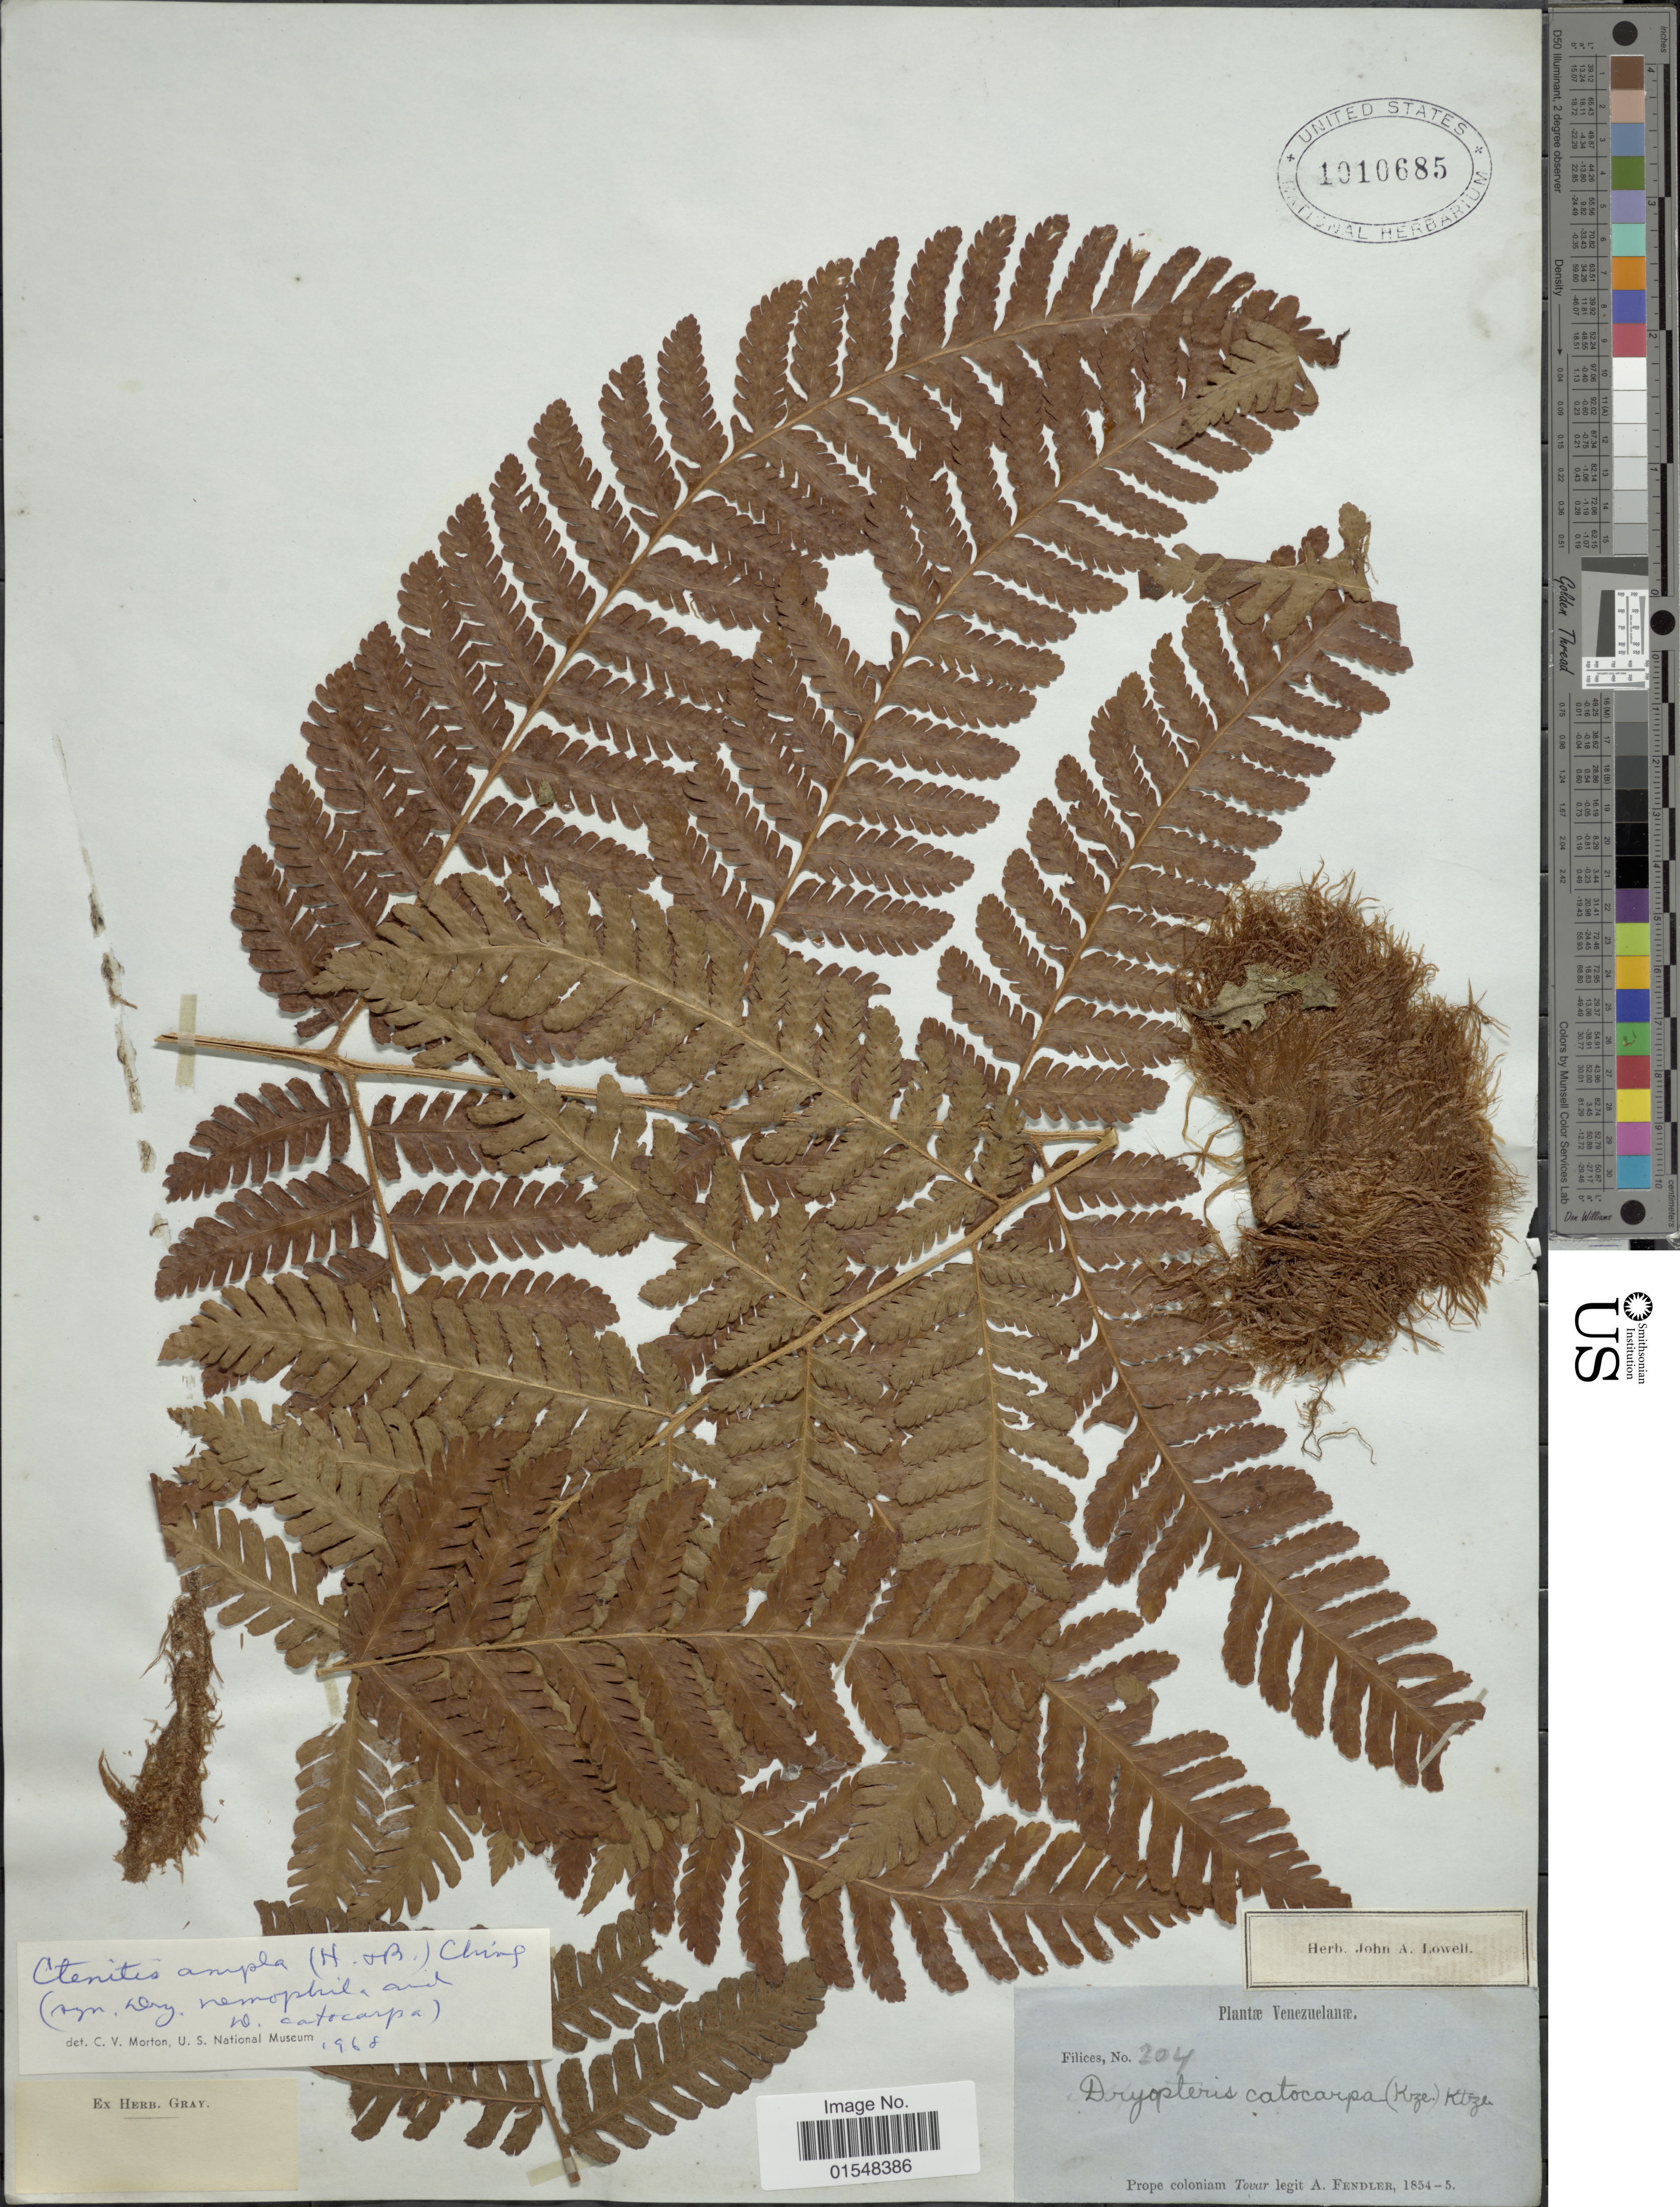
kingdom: Plantae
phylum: Tracheophyta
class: Polypodiopsida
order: Polypodiales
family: Dryopteridaceae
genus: Ctenitis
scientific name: Ctenitis sloanei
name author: (Poepp. ex Spreng.) C.V. Morton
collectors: A. Fendler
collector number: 204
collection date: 1854/1855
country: Venezuela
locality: Prope coloniam Tovar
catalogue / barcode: US 1010685